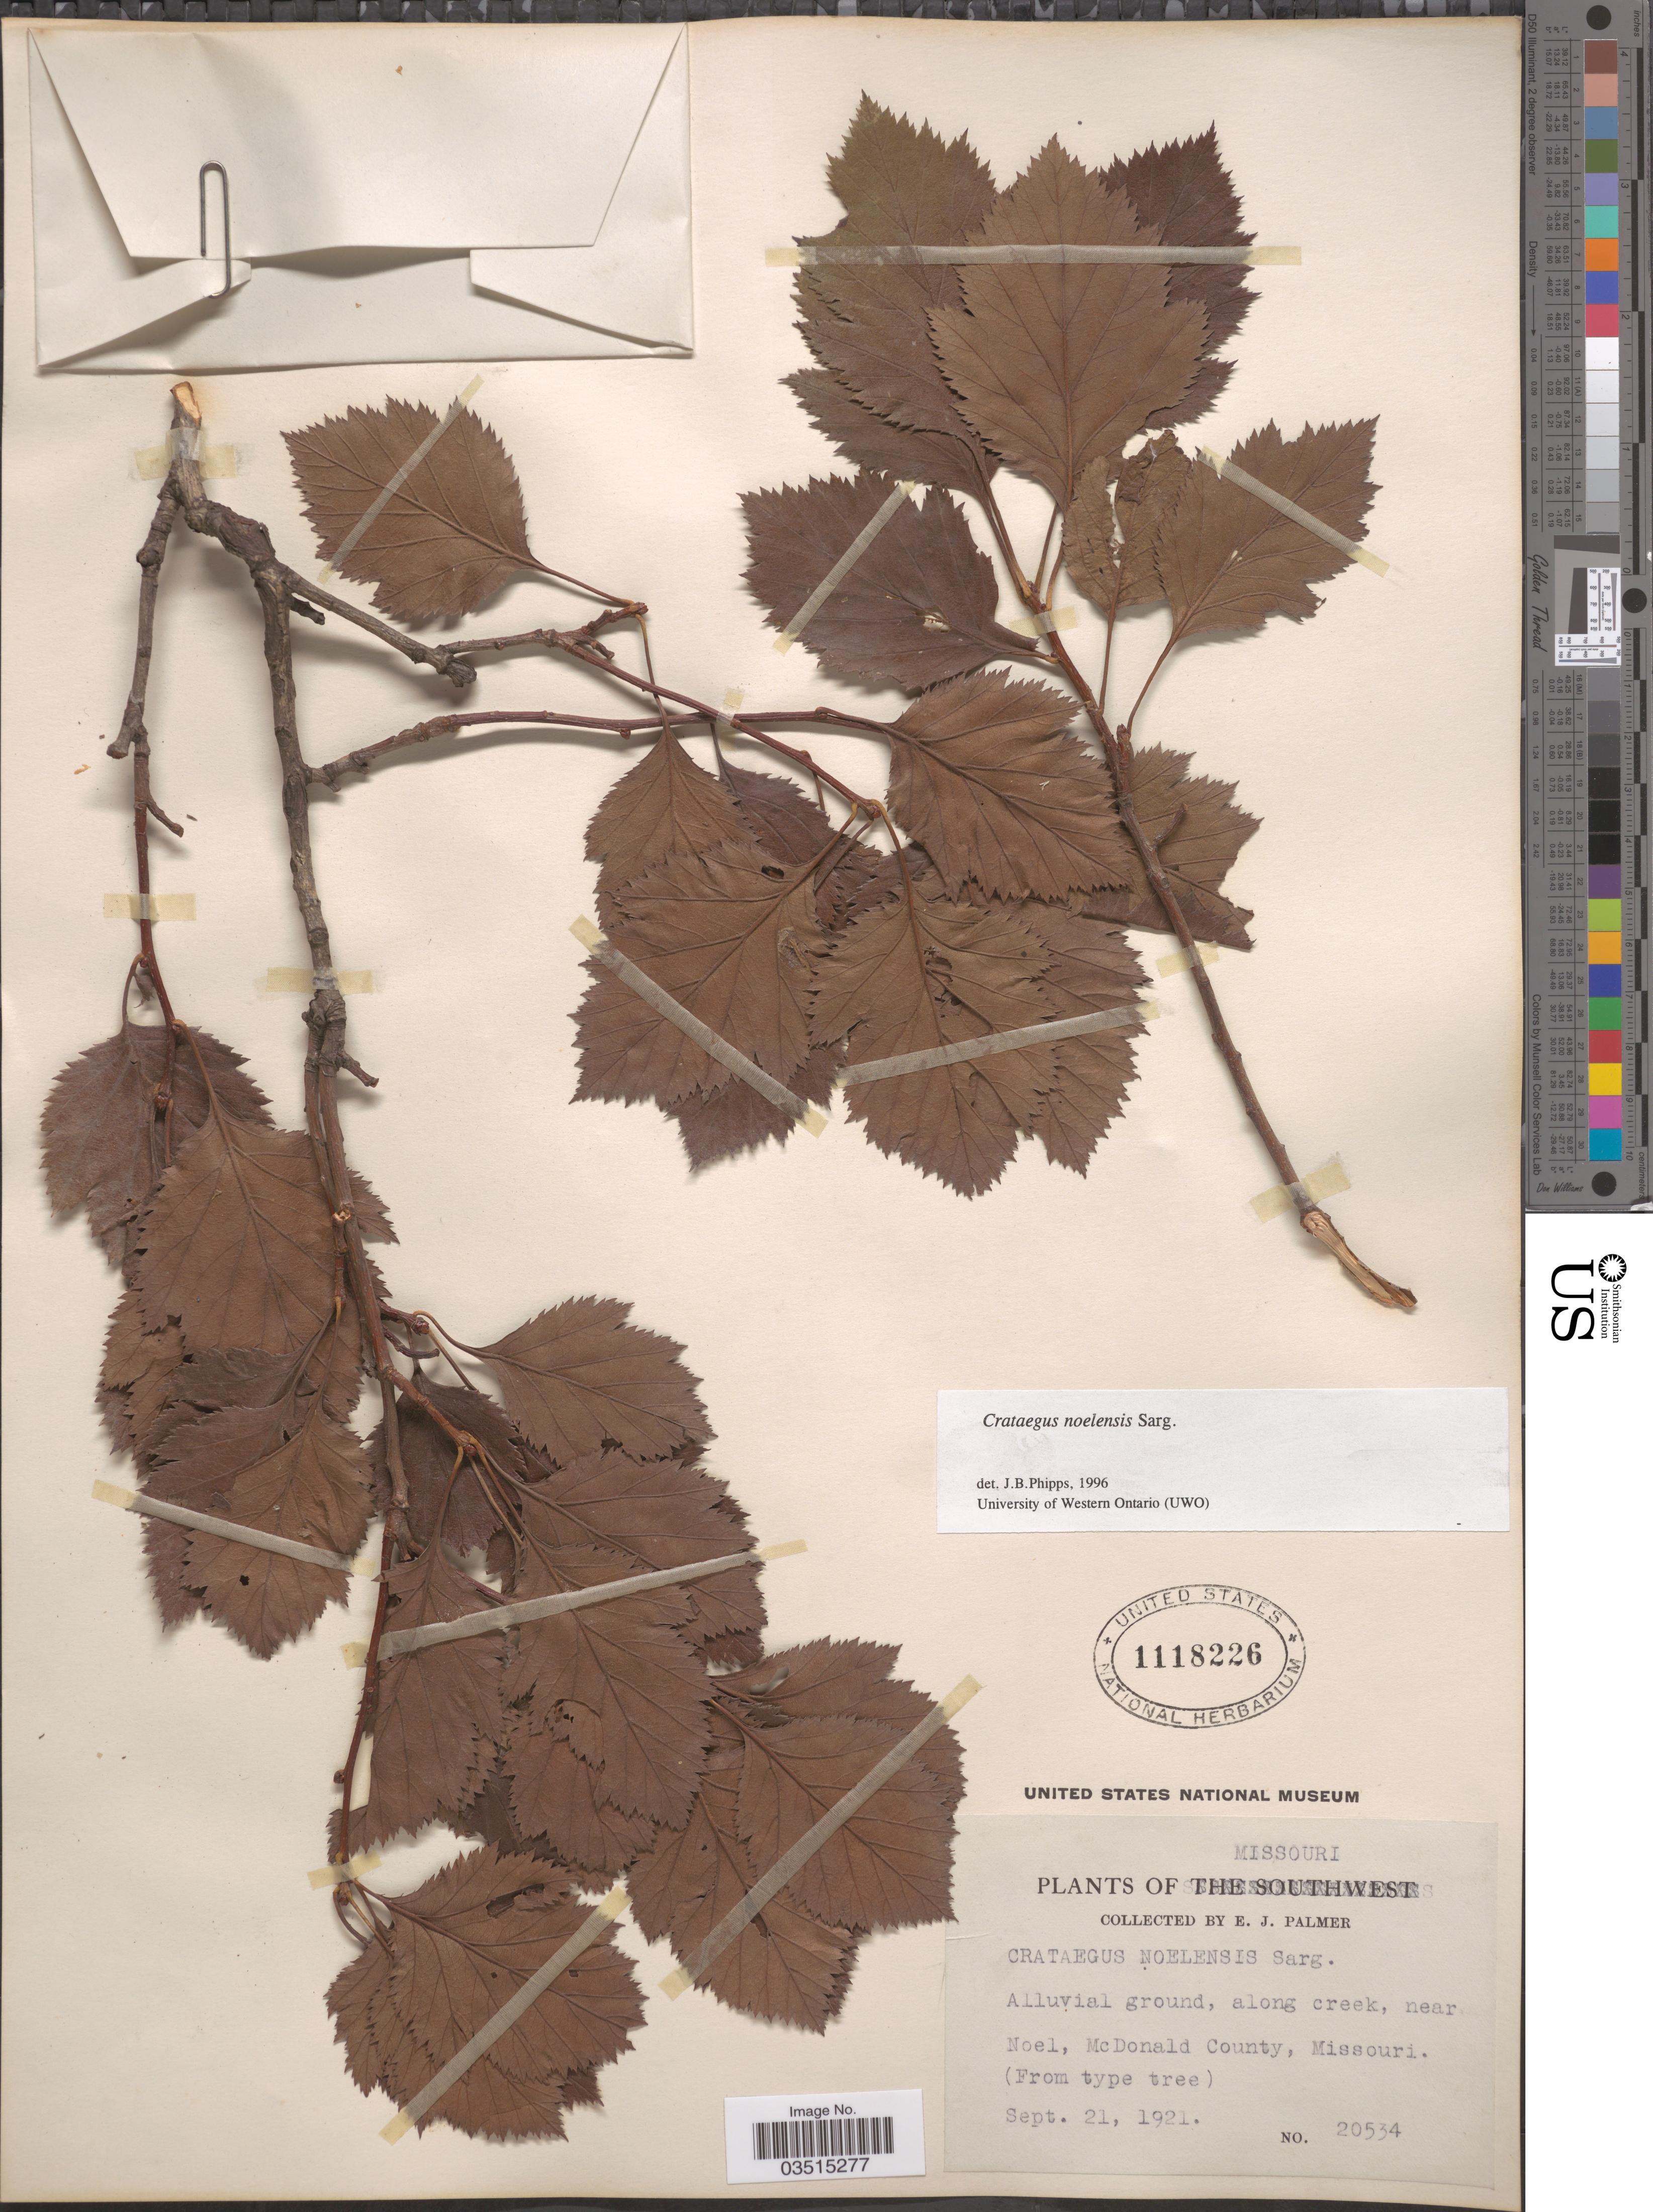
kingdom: Plantae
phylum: Tracheophyta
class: Magnoliopsida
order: Rosales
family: Rosaceae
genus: Crataegus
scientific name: Crataegus noelensis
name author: Sarg.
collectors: E. J. Palmer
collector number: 20534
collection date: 1921-09-21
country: United States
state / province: Missouri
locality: Near Noel, McDonald County.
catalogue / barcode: US 1118226